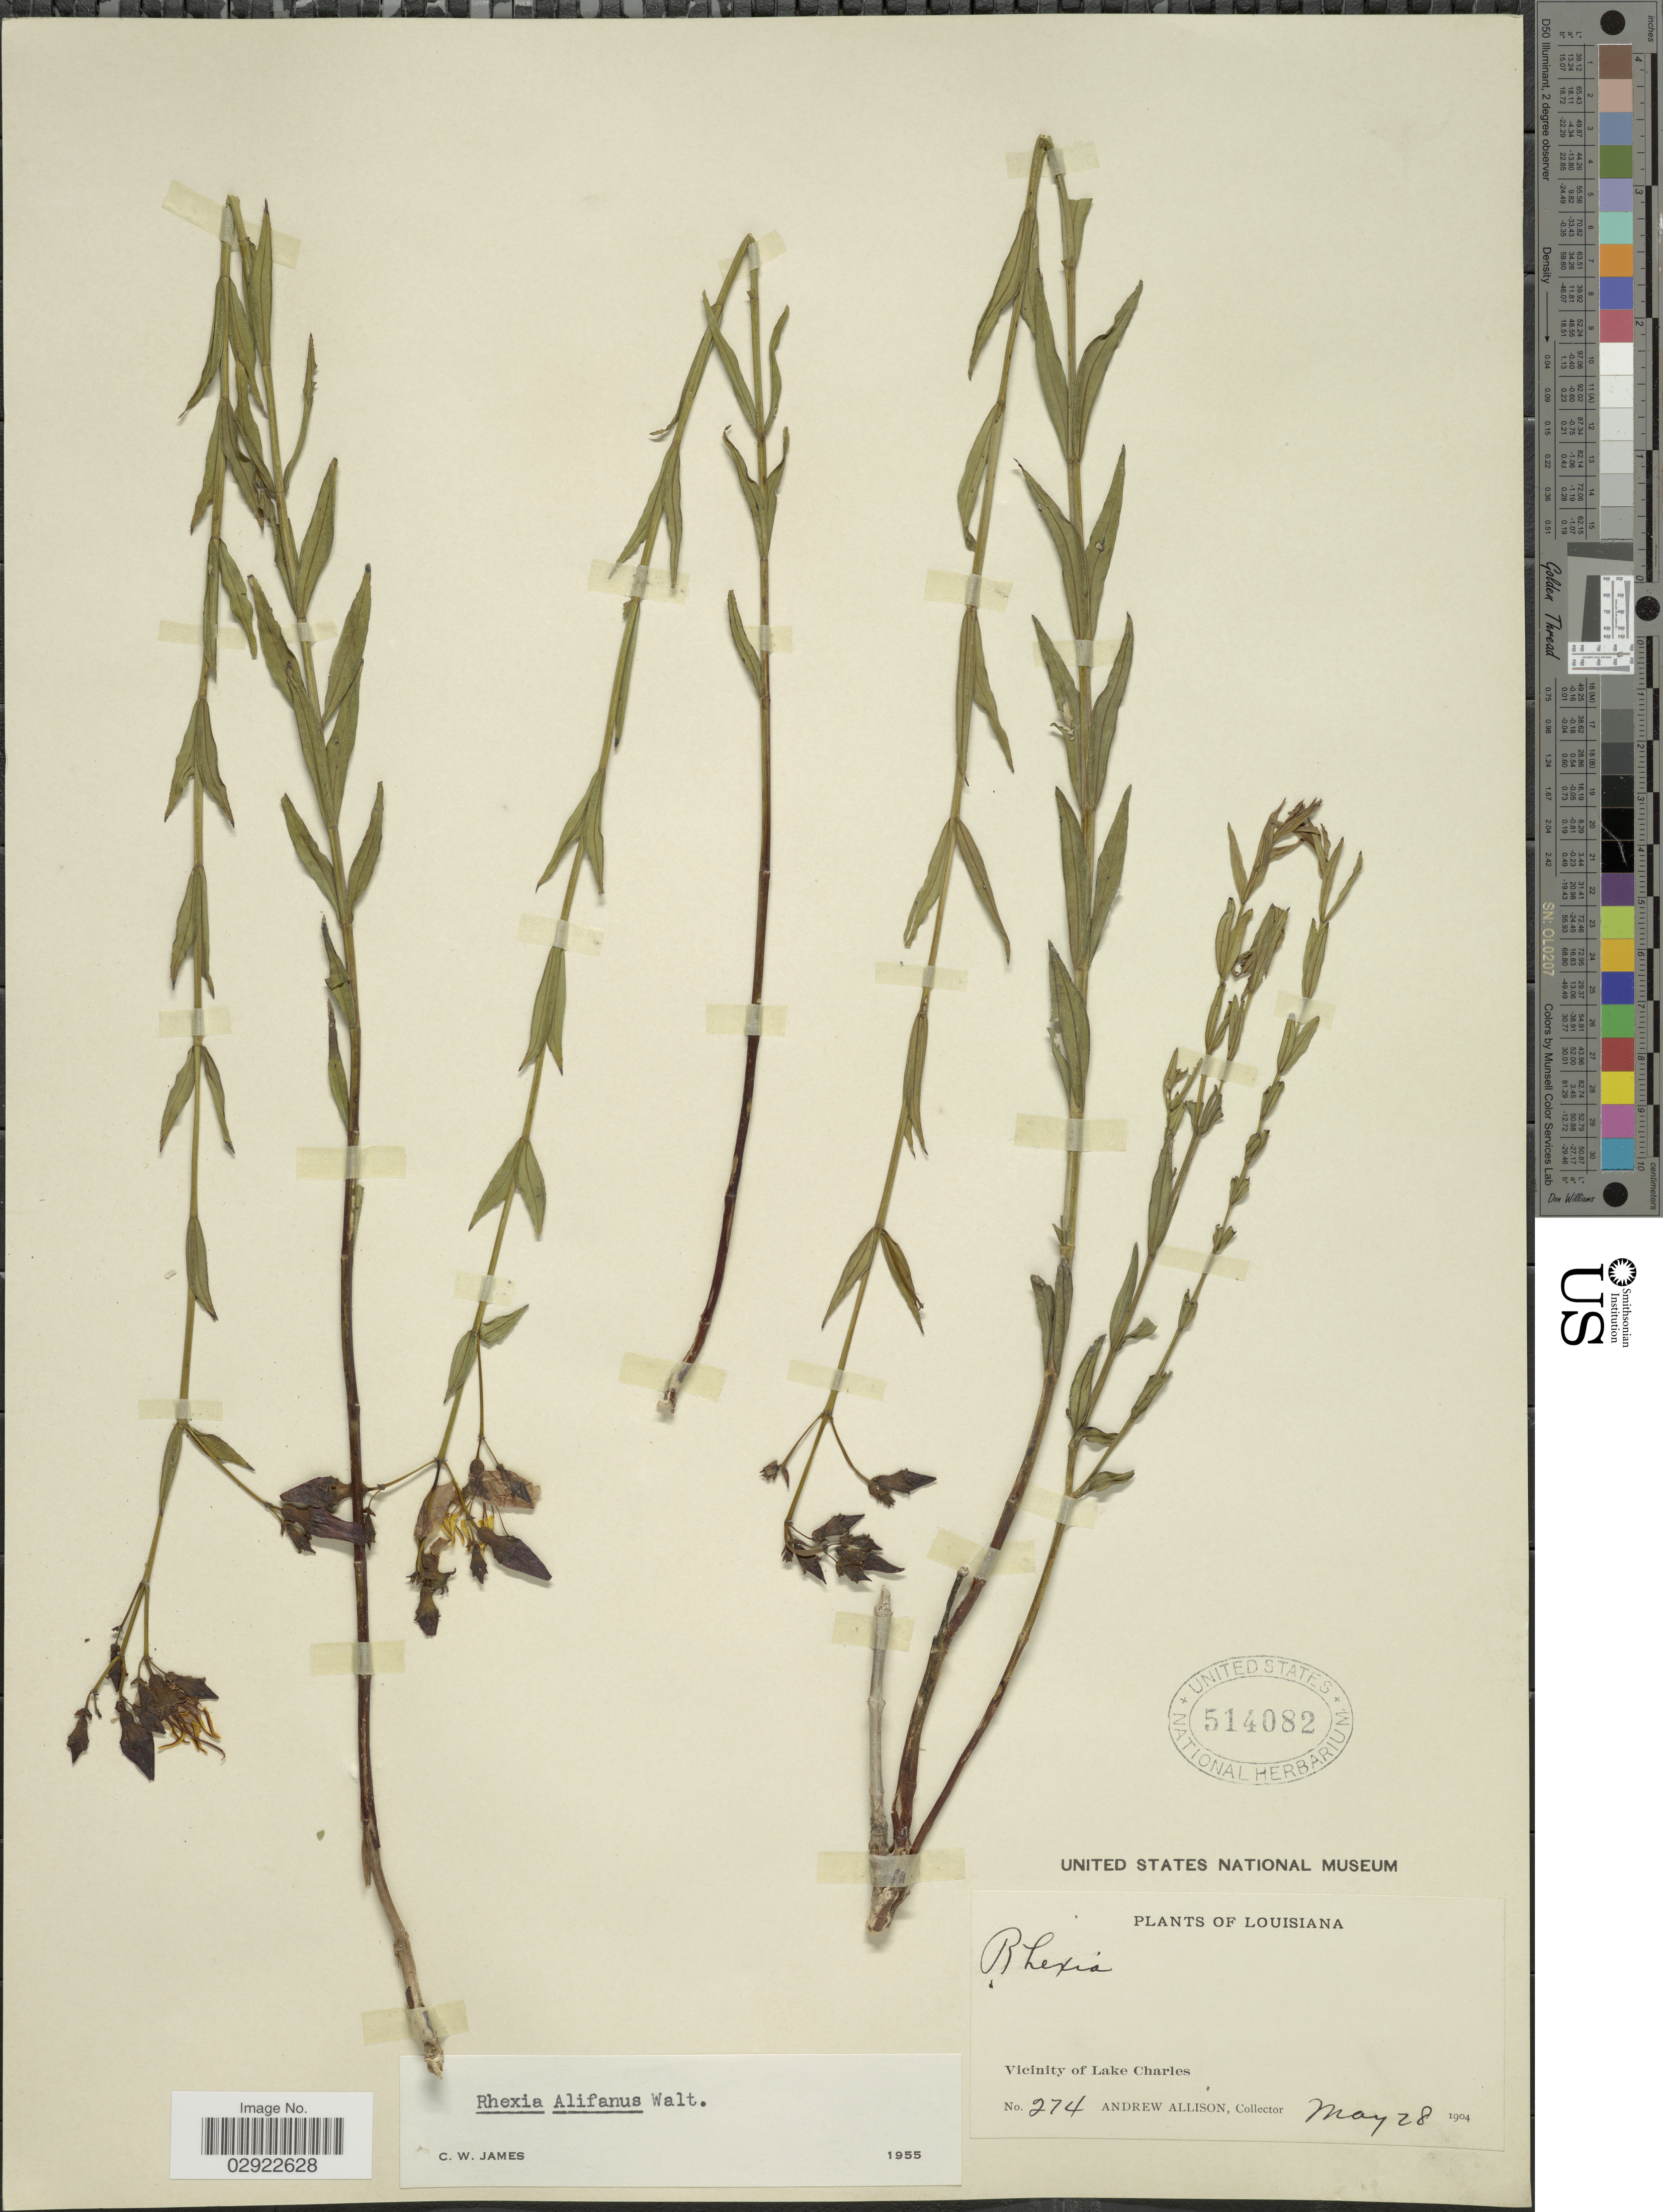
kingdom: Plantae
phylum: Tracheophyta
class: Magnoliopsida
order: Myrtales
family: Melastomataceae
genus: Rhexia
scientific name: Rhexia alifanus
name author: Walter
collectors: A. Allison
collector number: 274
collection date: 1904-05-28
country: United States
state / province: Louisiana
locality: Vicinity of Lake Charles.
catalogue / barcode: US 514082